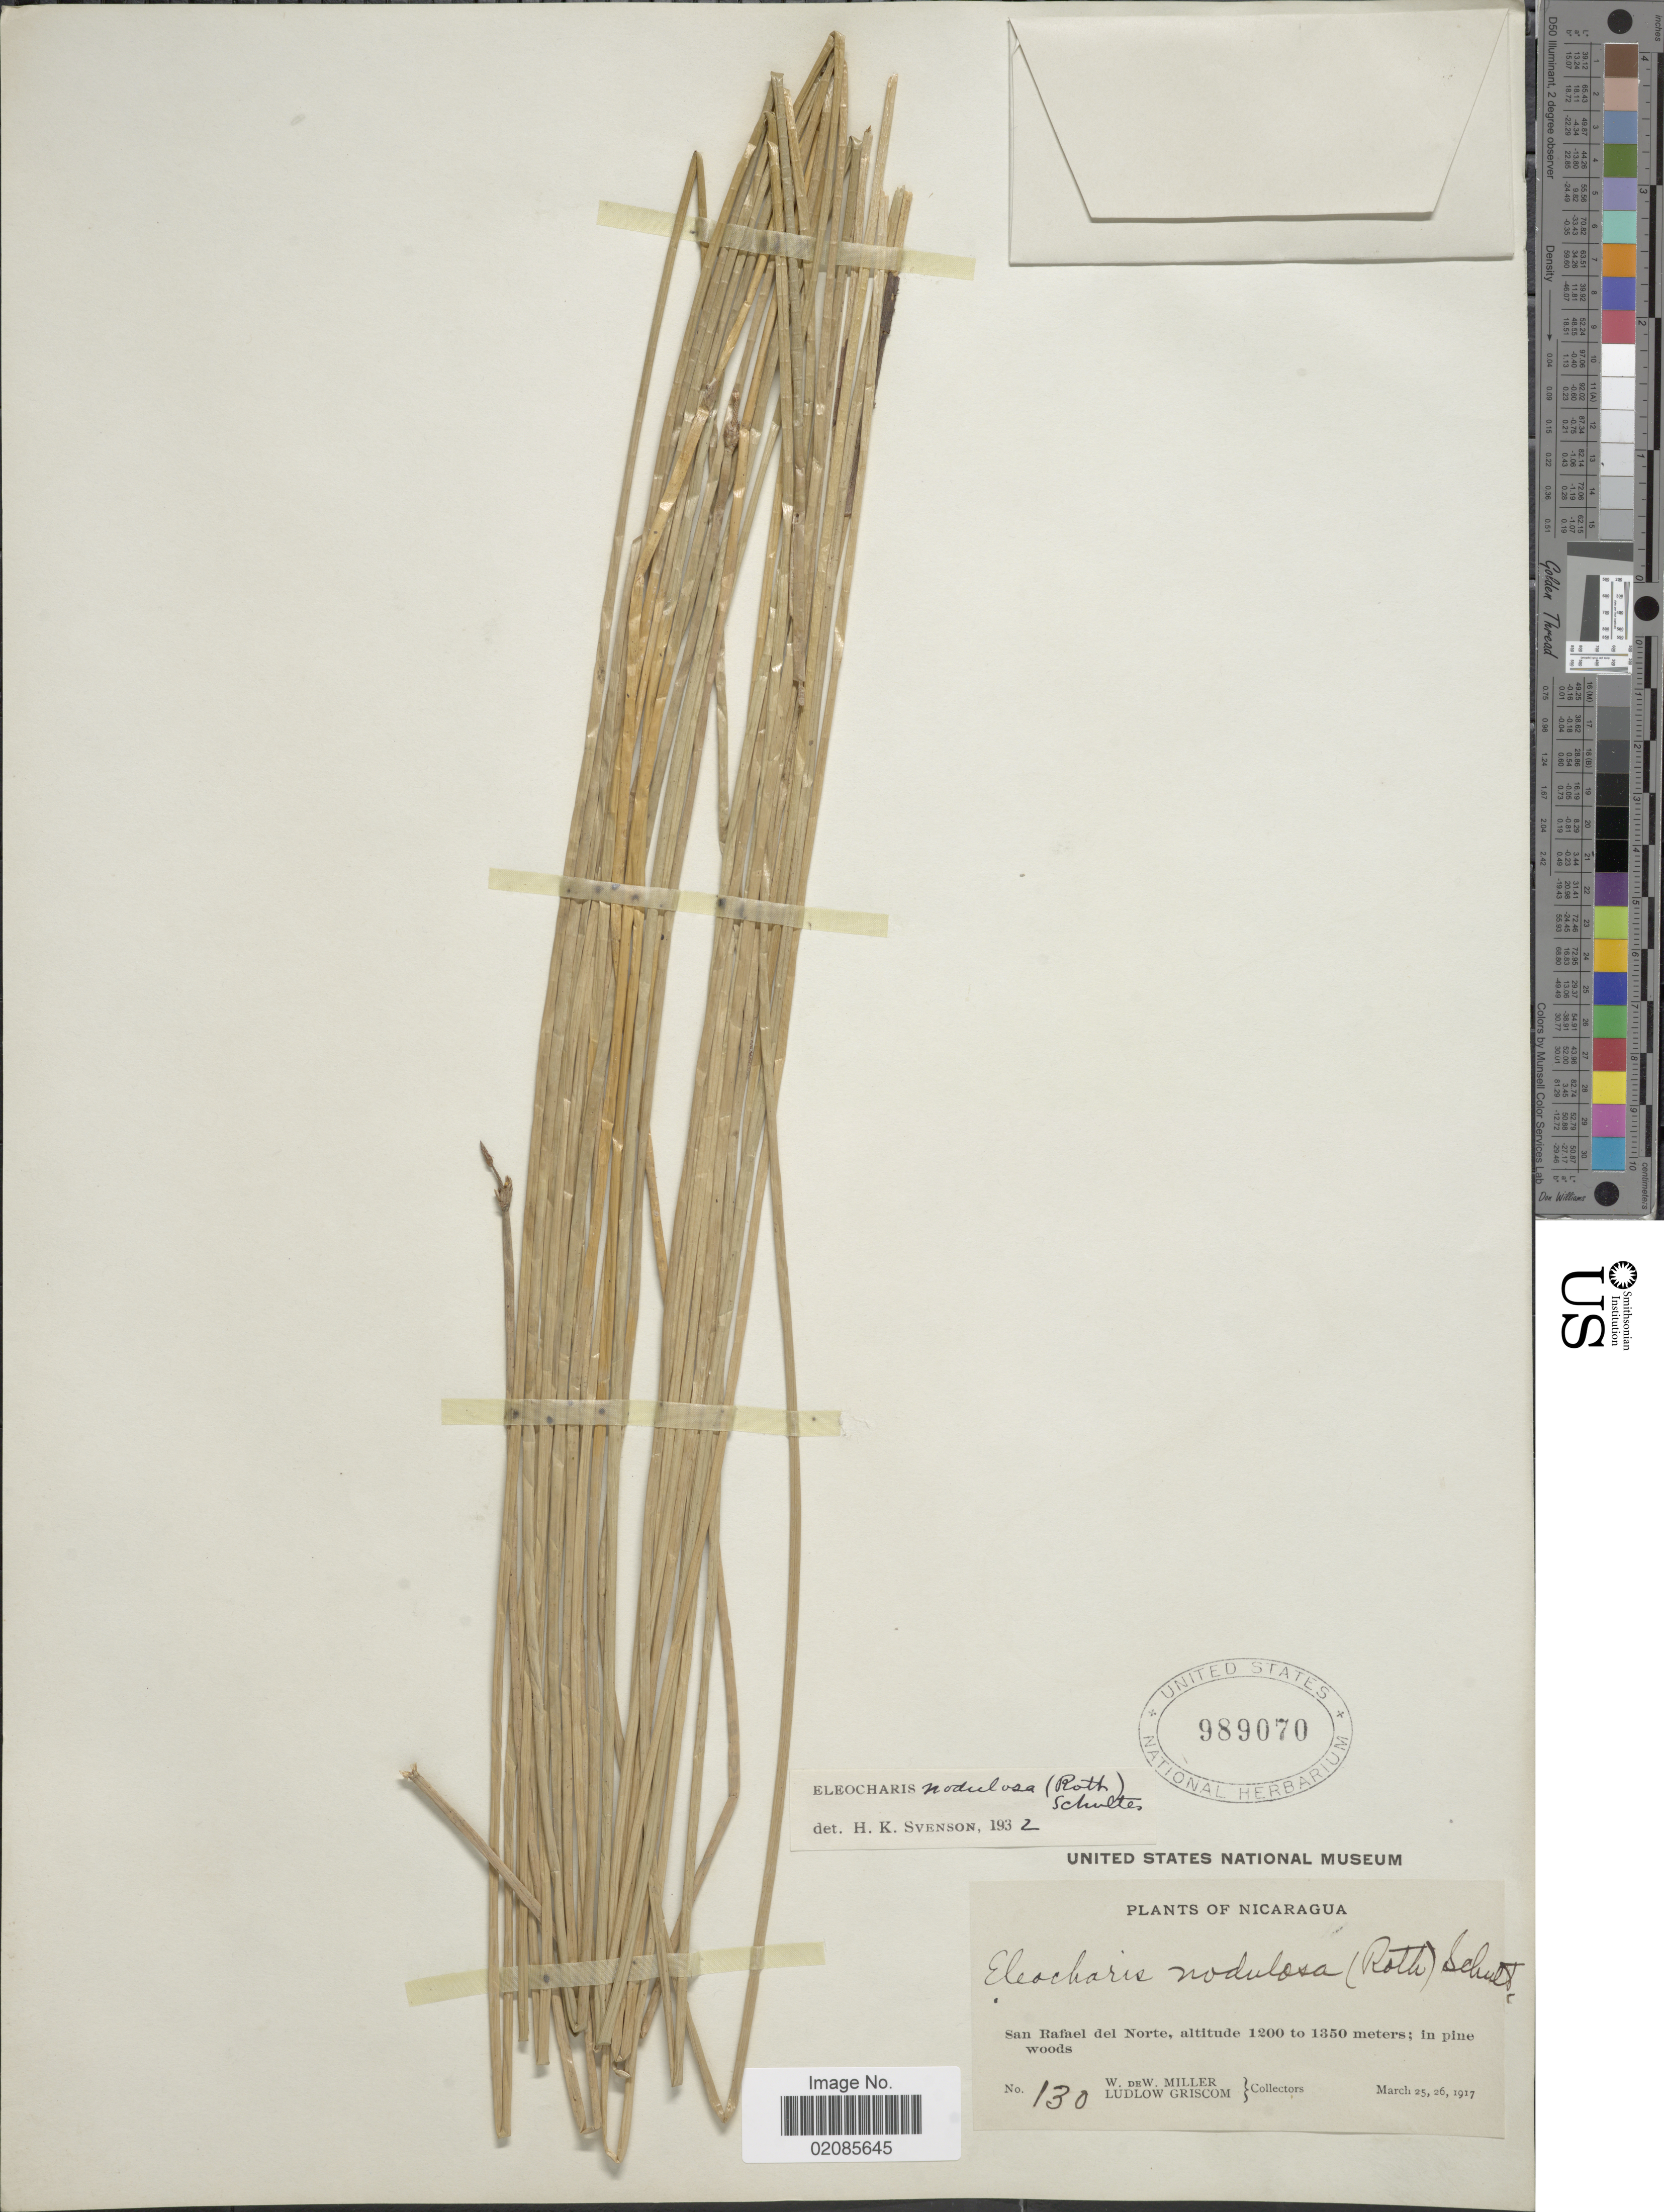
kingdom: Plantae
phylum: Tracheophyta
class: Liliopsida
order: Poales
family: Cyperaceae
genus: Eleocharis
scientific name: Eleocharis montana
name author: (Kunth) Roem. & Schult.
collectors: W. De Witt Miller & L. Griscom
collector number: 130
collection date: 1917-03-25/1917-03-26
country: Nicaragua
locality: San Rafael del Norte, in pine woods.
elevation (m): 1200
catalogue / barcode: US 989070